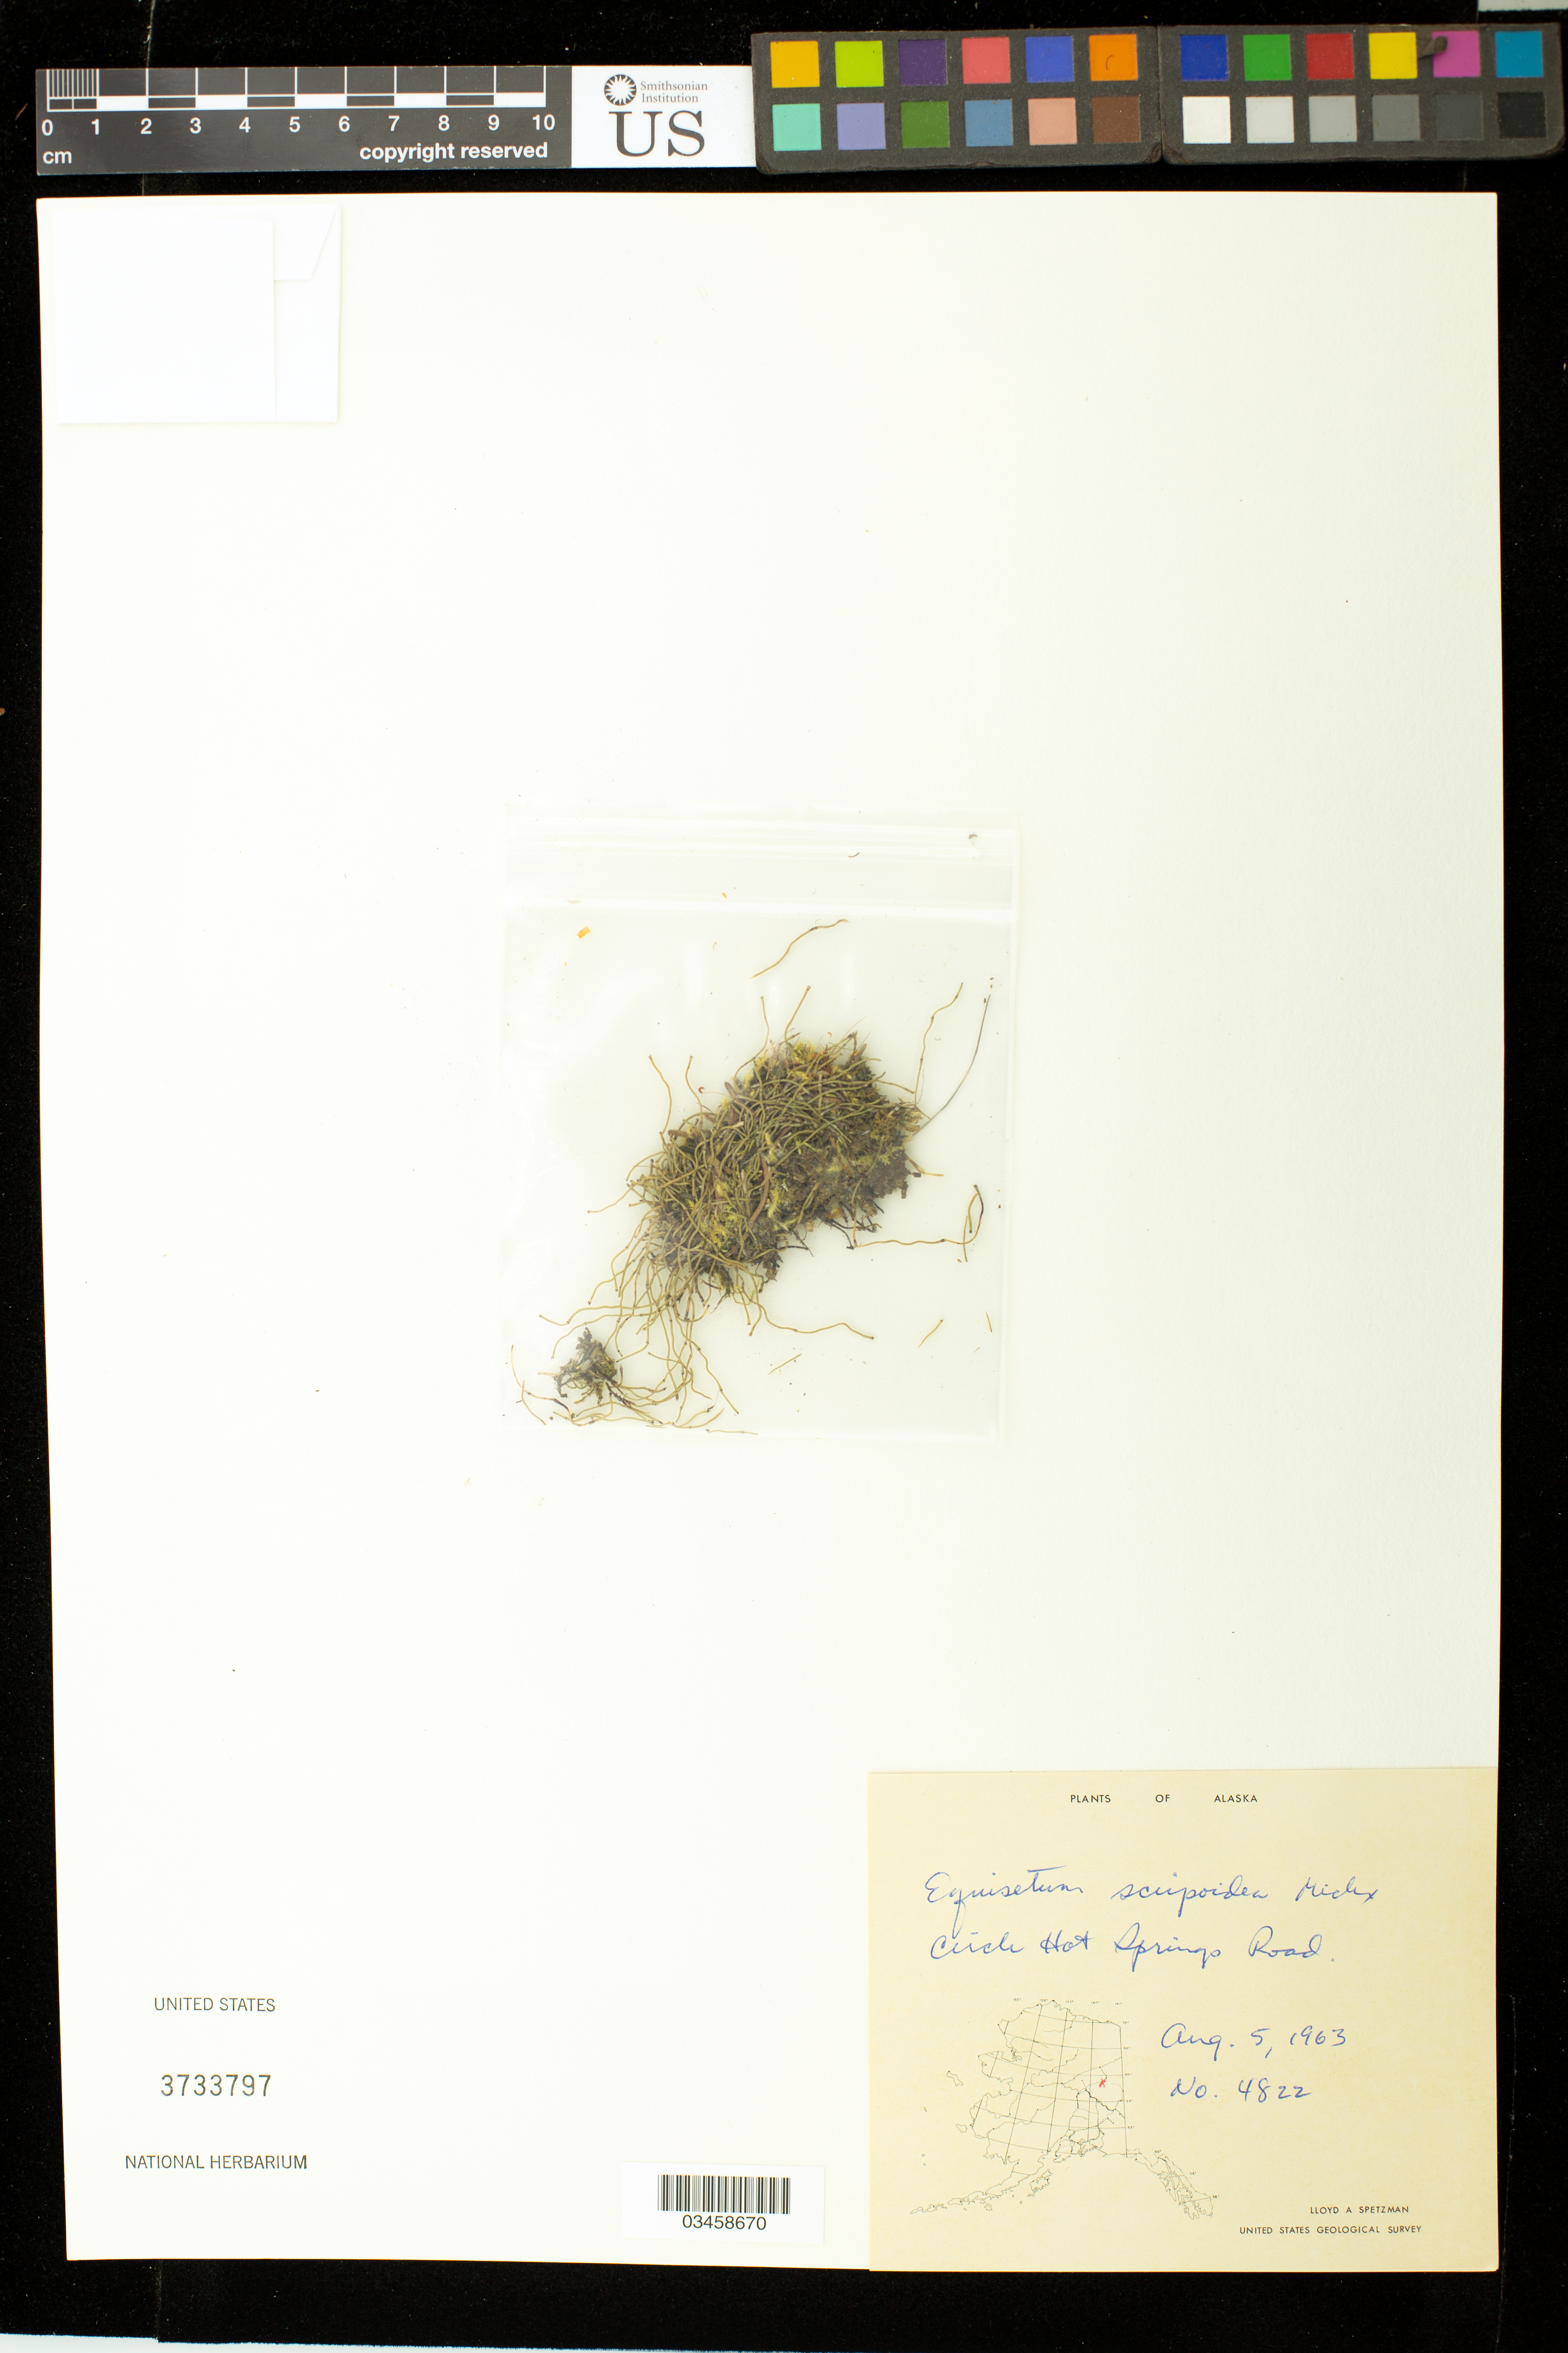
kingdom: Plantae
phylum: Tracheophyta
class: Polypodiopsida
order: Equisetales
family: Equisetaceae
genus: Equisetum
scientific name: Equisetum scirpoides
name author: Michx.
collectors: L. Spetzman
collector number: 4822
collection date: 1963-08-05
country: United States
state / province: Alaska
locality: Circle Hot Springs Road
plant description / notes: OR # 231032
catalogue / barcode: US 3733797